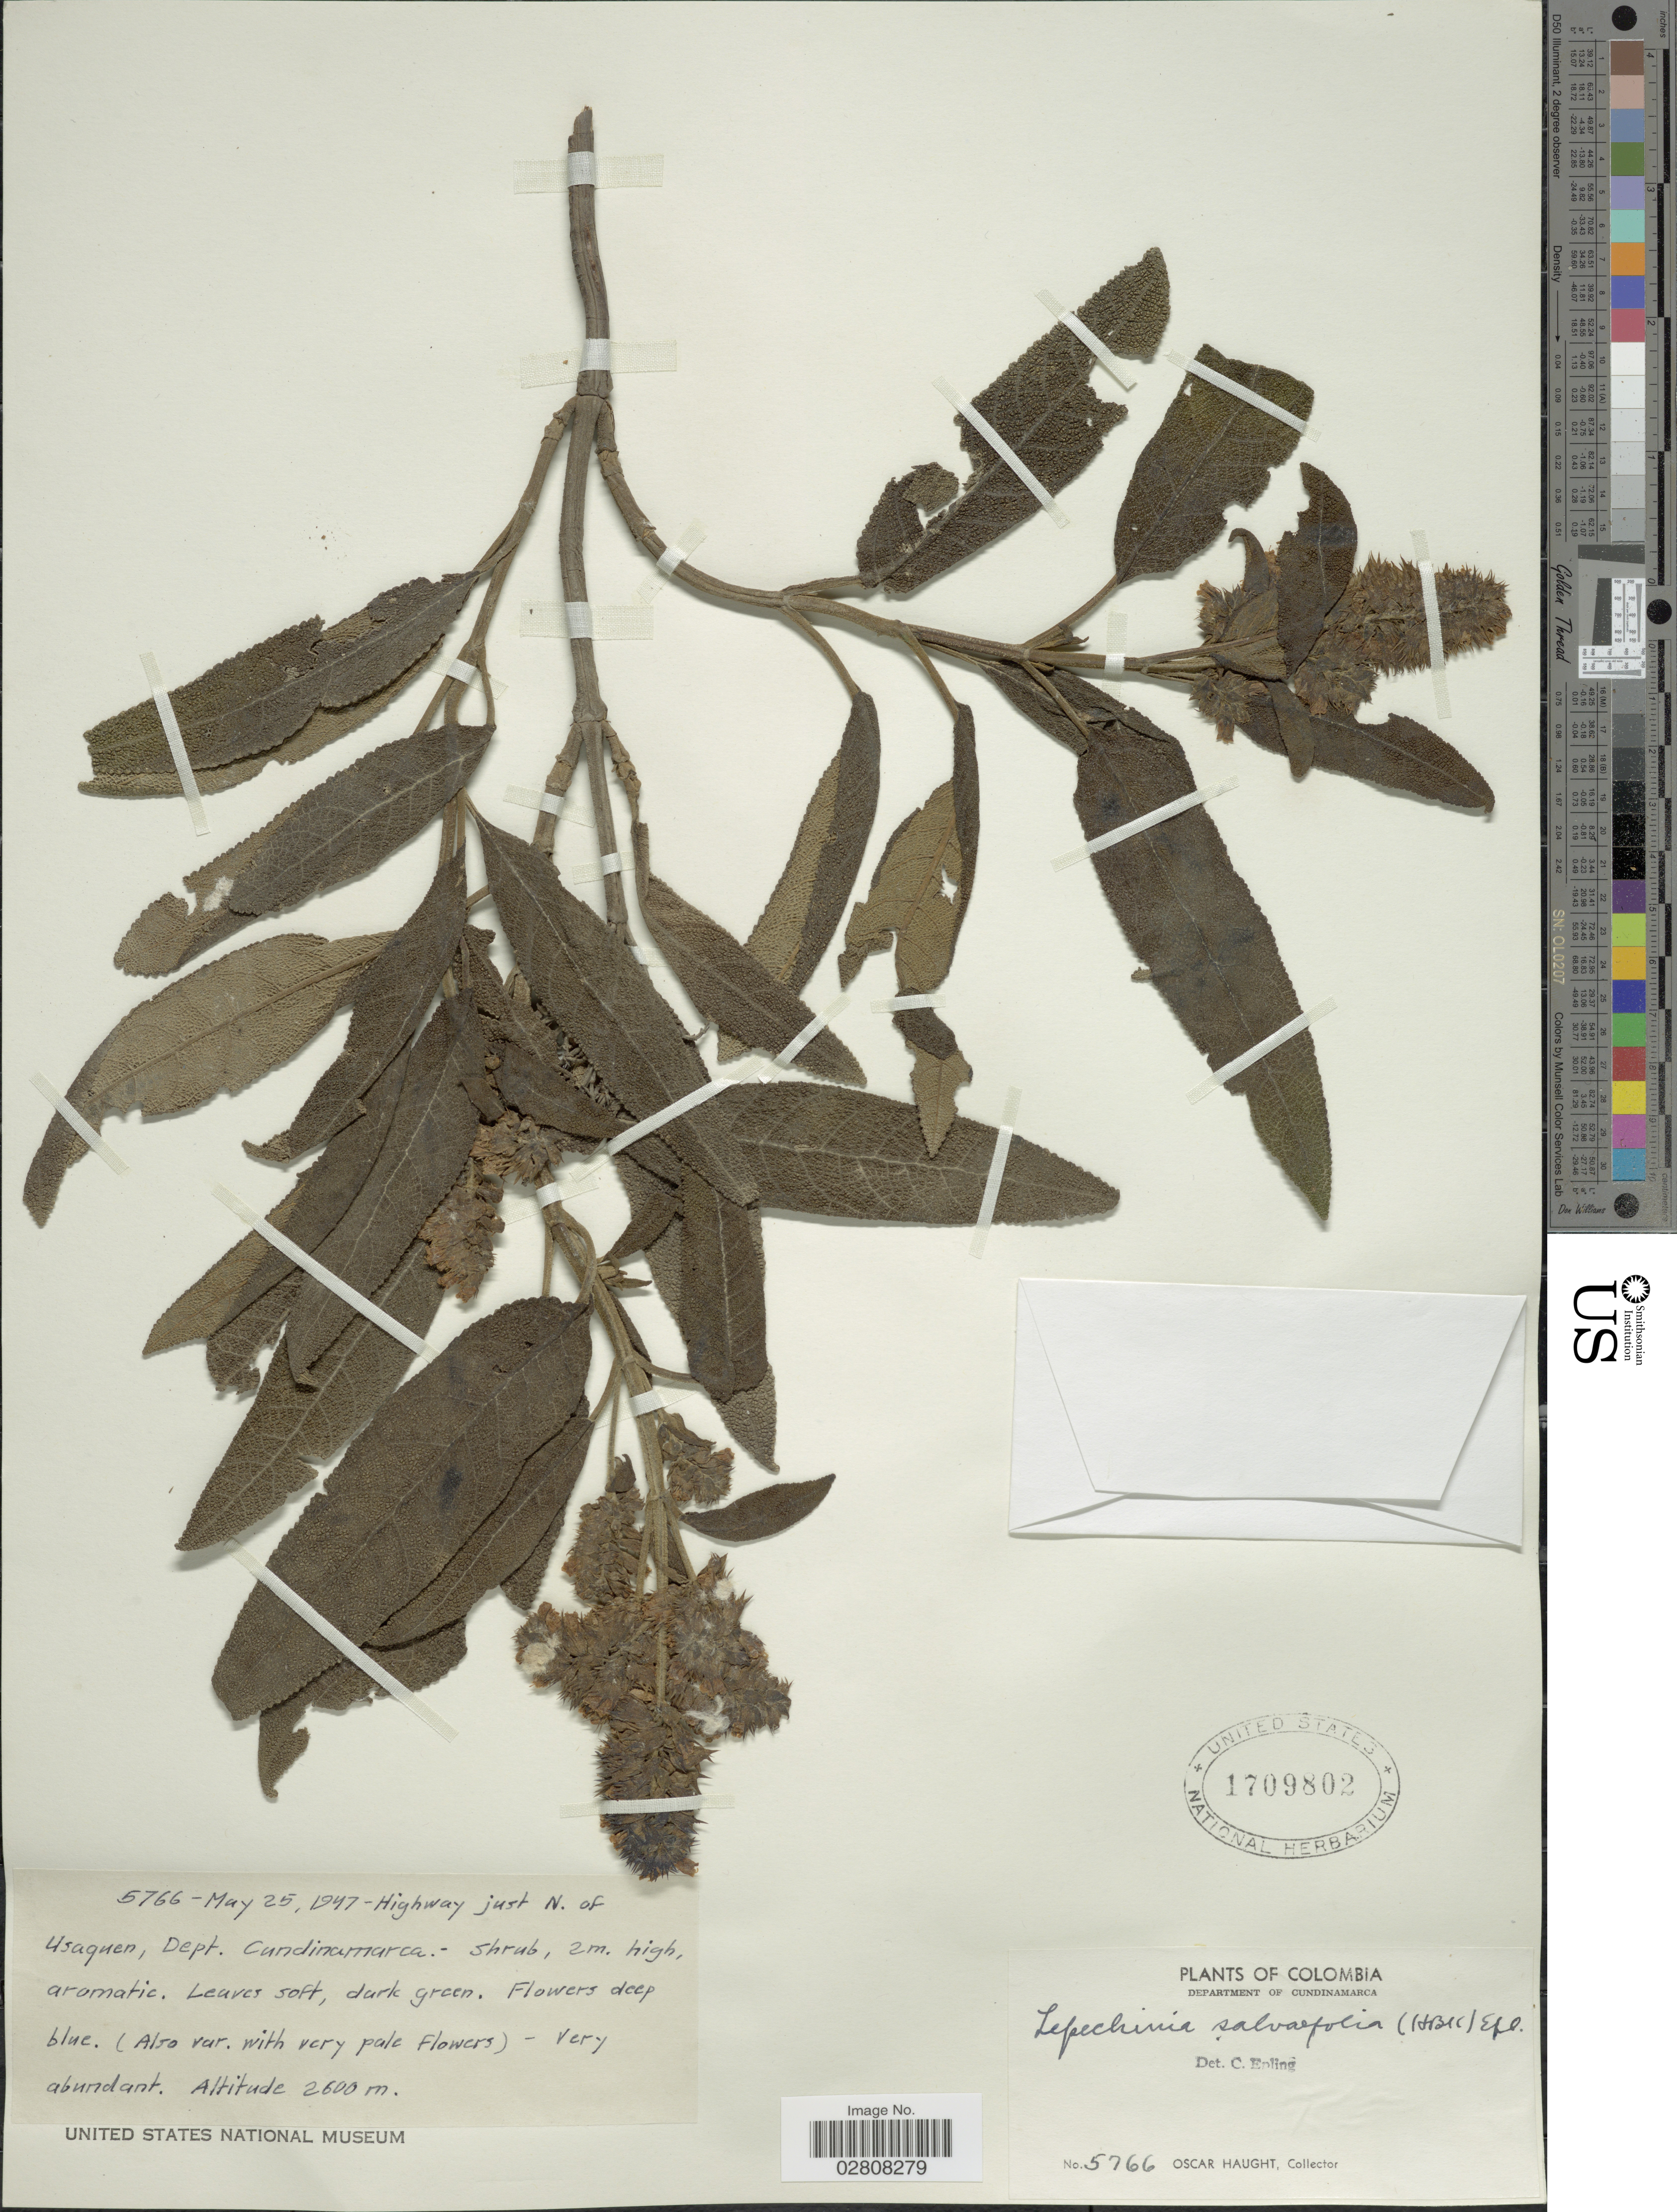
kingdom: Plantae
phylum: Tracheophyta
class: Magnoliopsida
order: Lamiales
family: Lamiaceae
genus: Lepechinia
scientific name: Lepechinia salviifolia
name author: (Kunth) Epling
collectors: O. L. Haught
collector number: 5766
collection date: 1947-05-25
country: Colombia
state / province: Cundinamarca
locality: Highway just N. of Usaquen, Dept. Cundinamarca.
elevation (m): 2600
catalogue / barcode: US 1709802